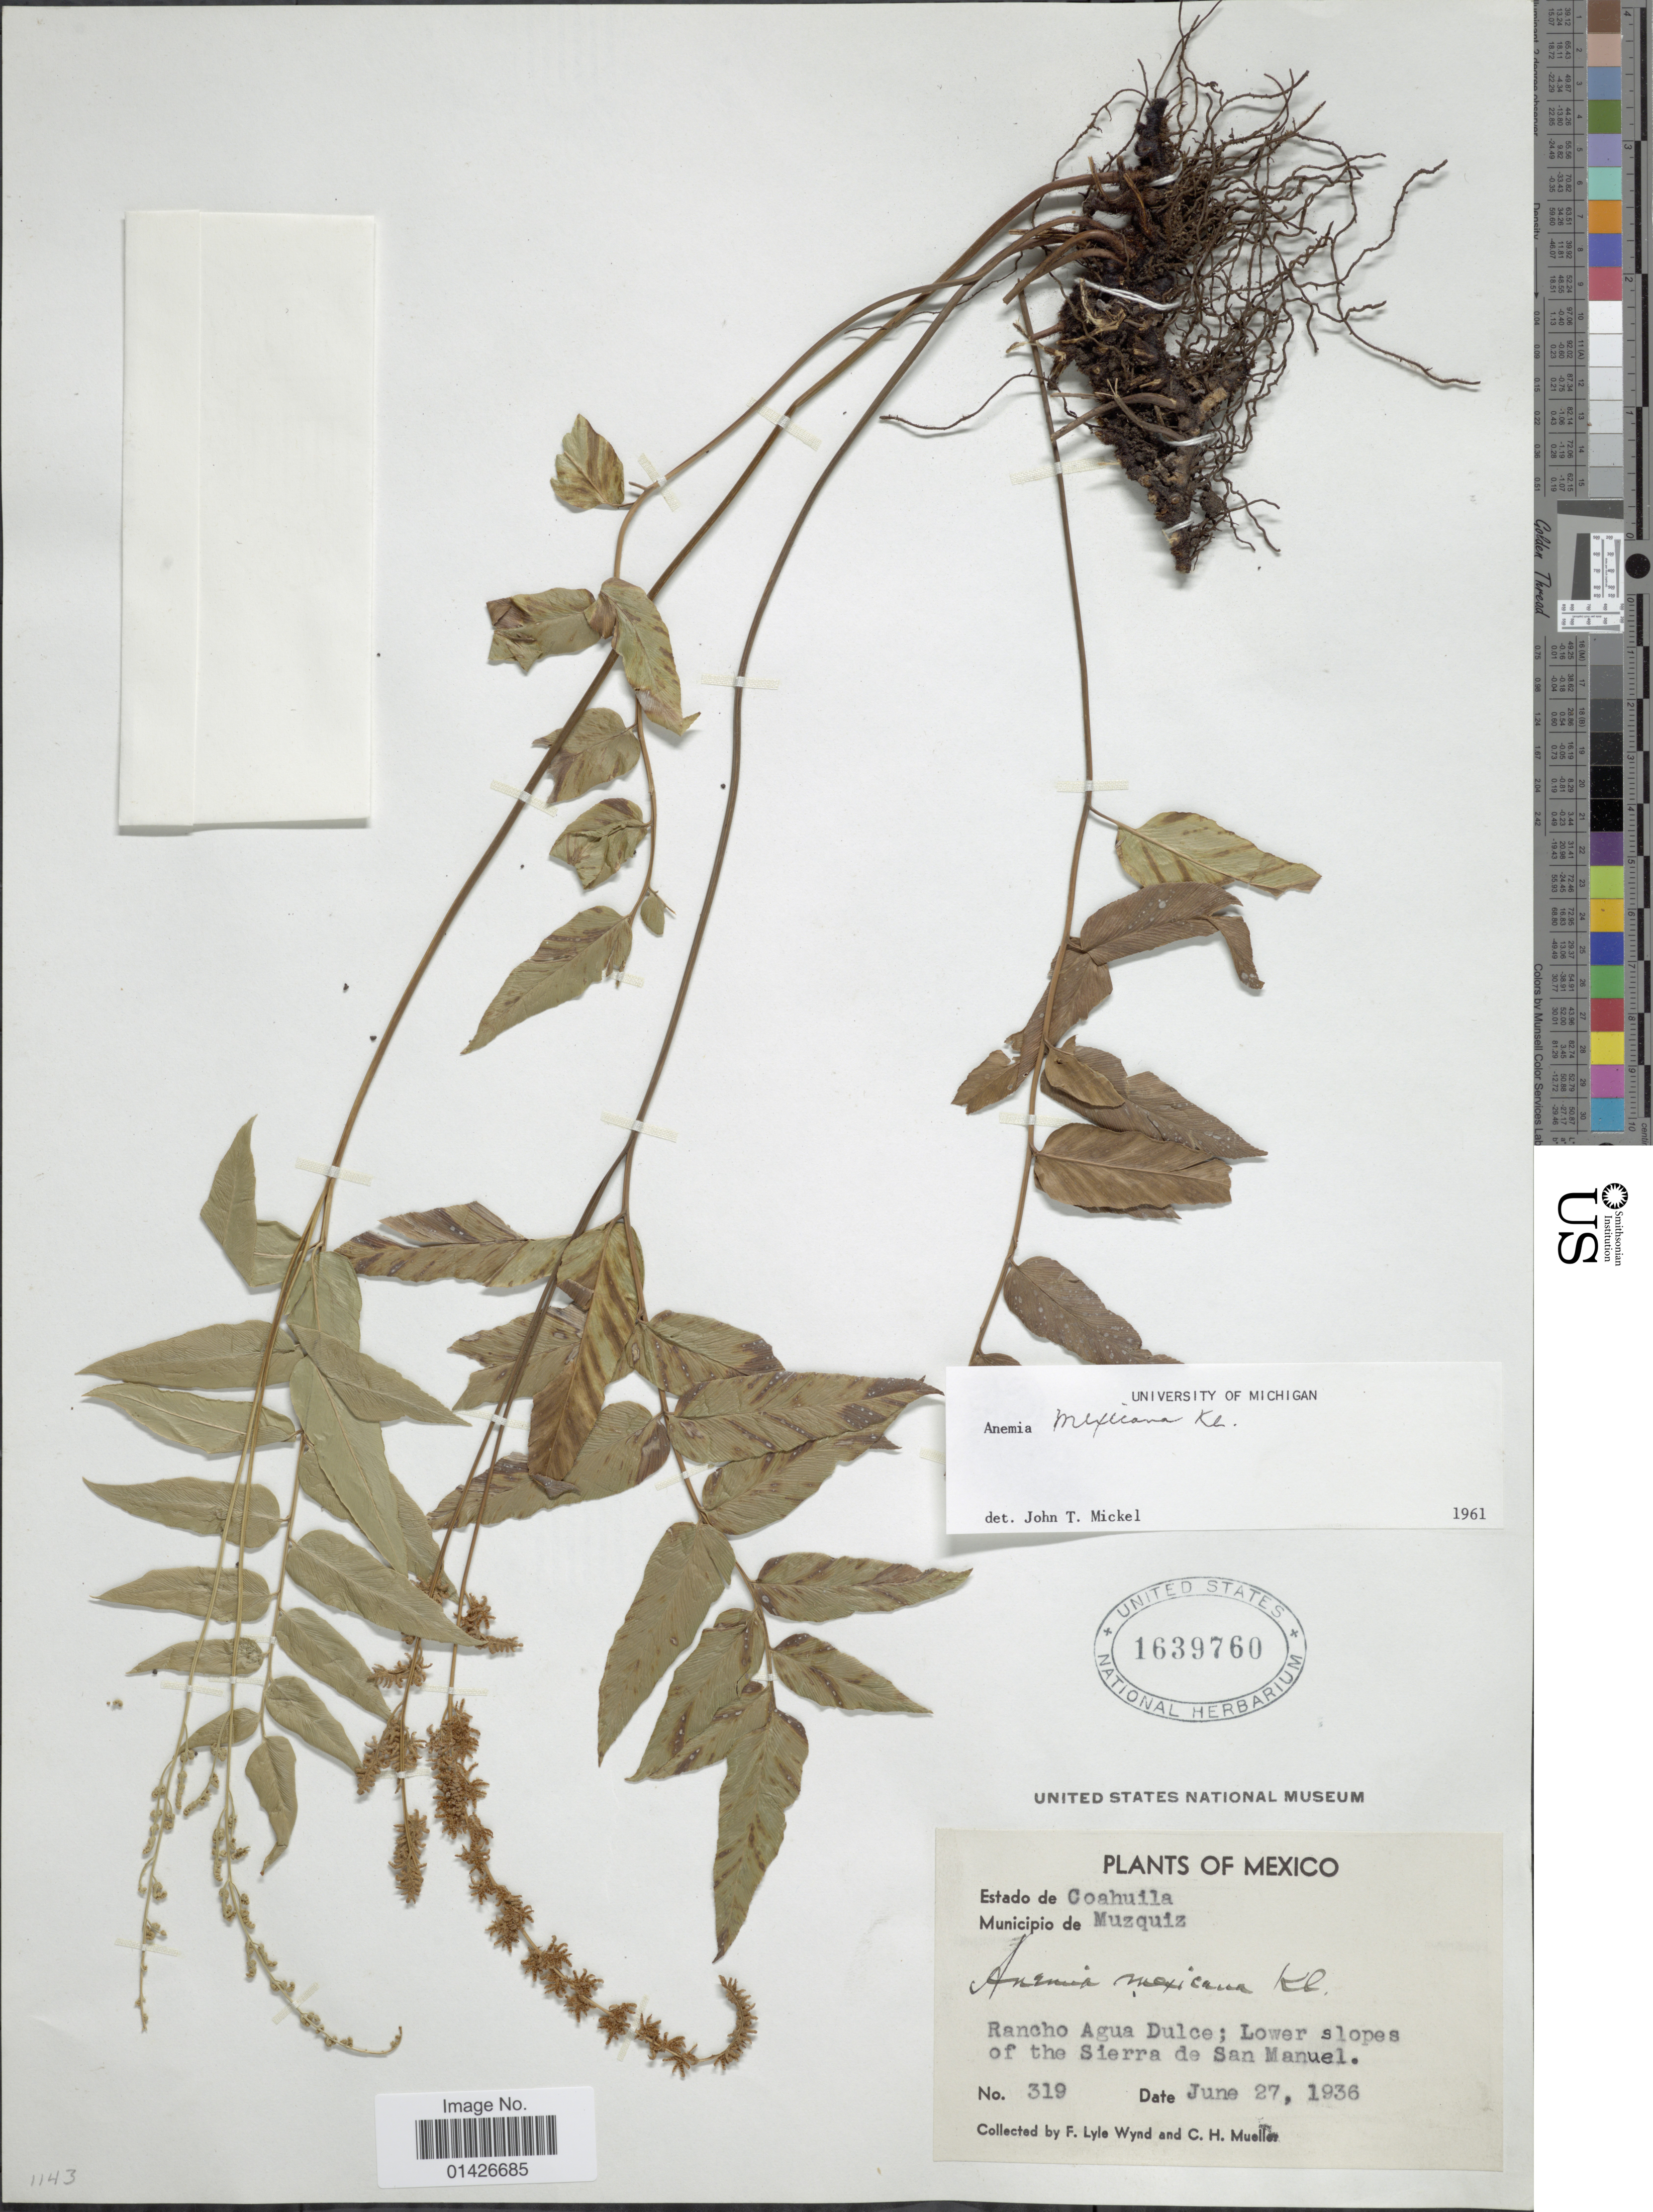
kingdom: Plantae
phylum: Tracheophyta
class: Polypodiopsida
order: Schizaeales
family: Anemiaceae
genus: Anemia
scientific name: Anemia mexicana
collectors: Lyle, F. & C. H. Mueller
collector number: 319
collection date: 1936-06-27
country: Mexico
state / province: Coahuila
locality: Municipio de Muzquiz, Rancho Agua Dulce; Lower slopes of the Sierra de San Manuel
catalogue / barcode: US 1639760